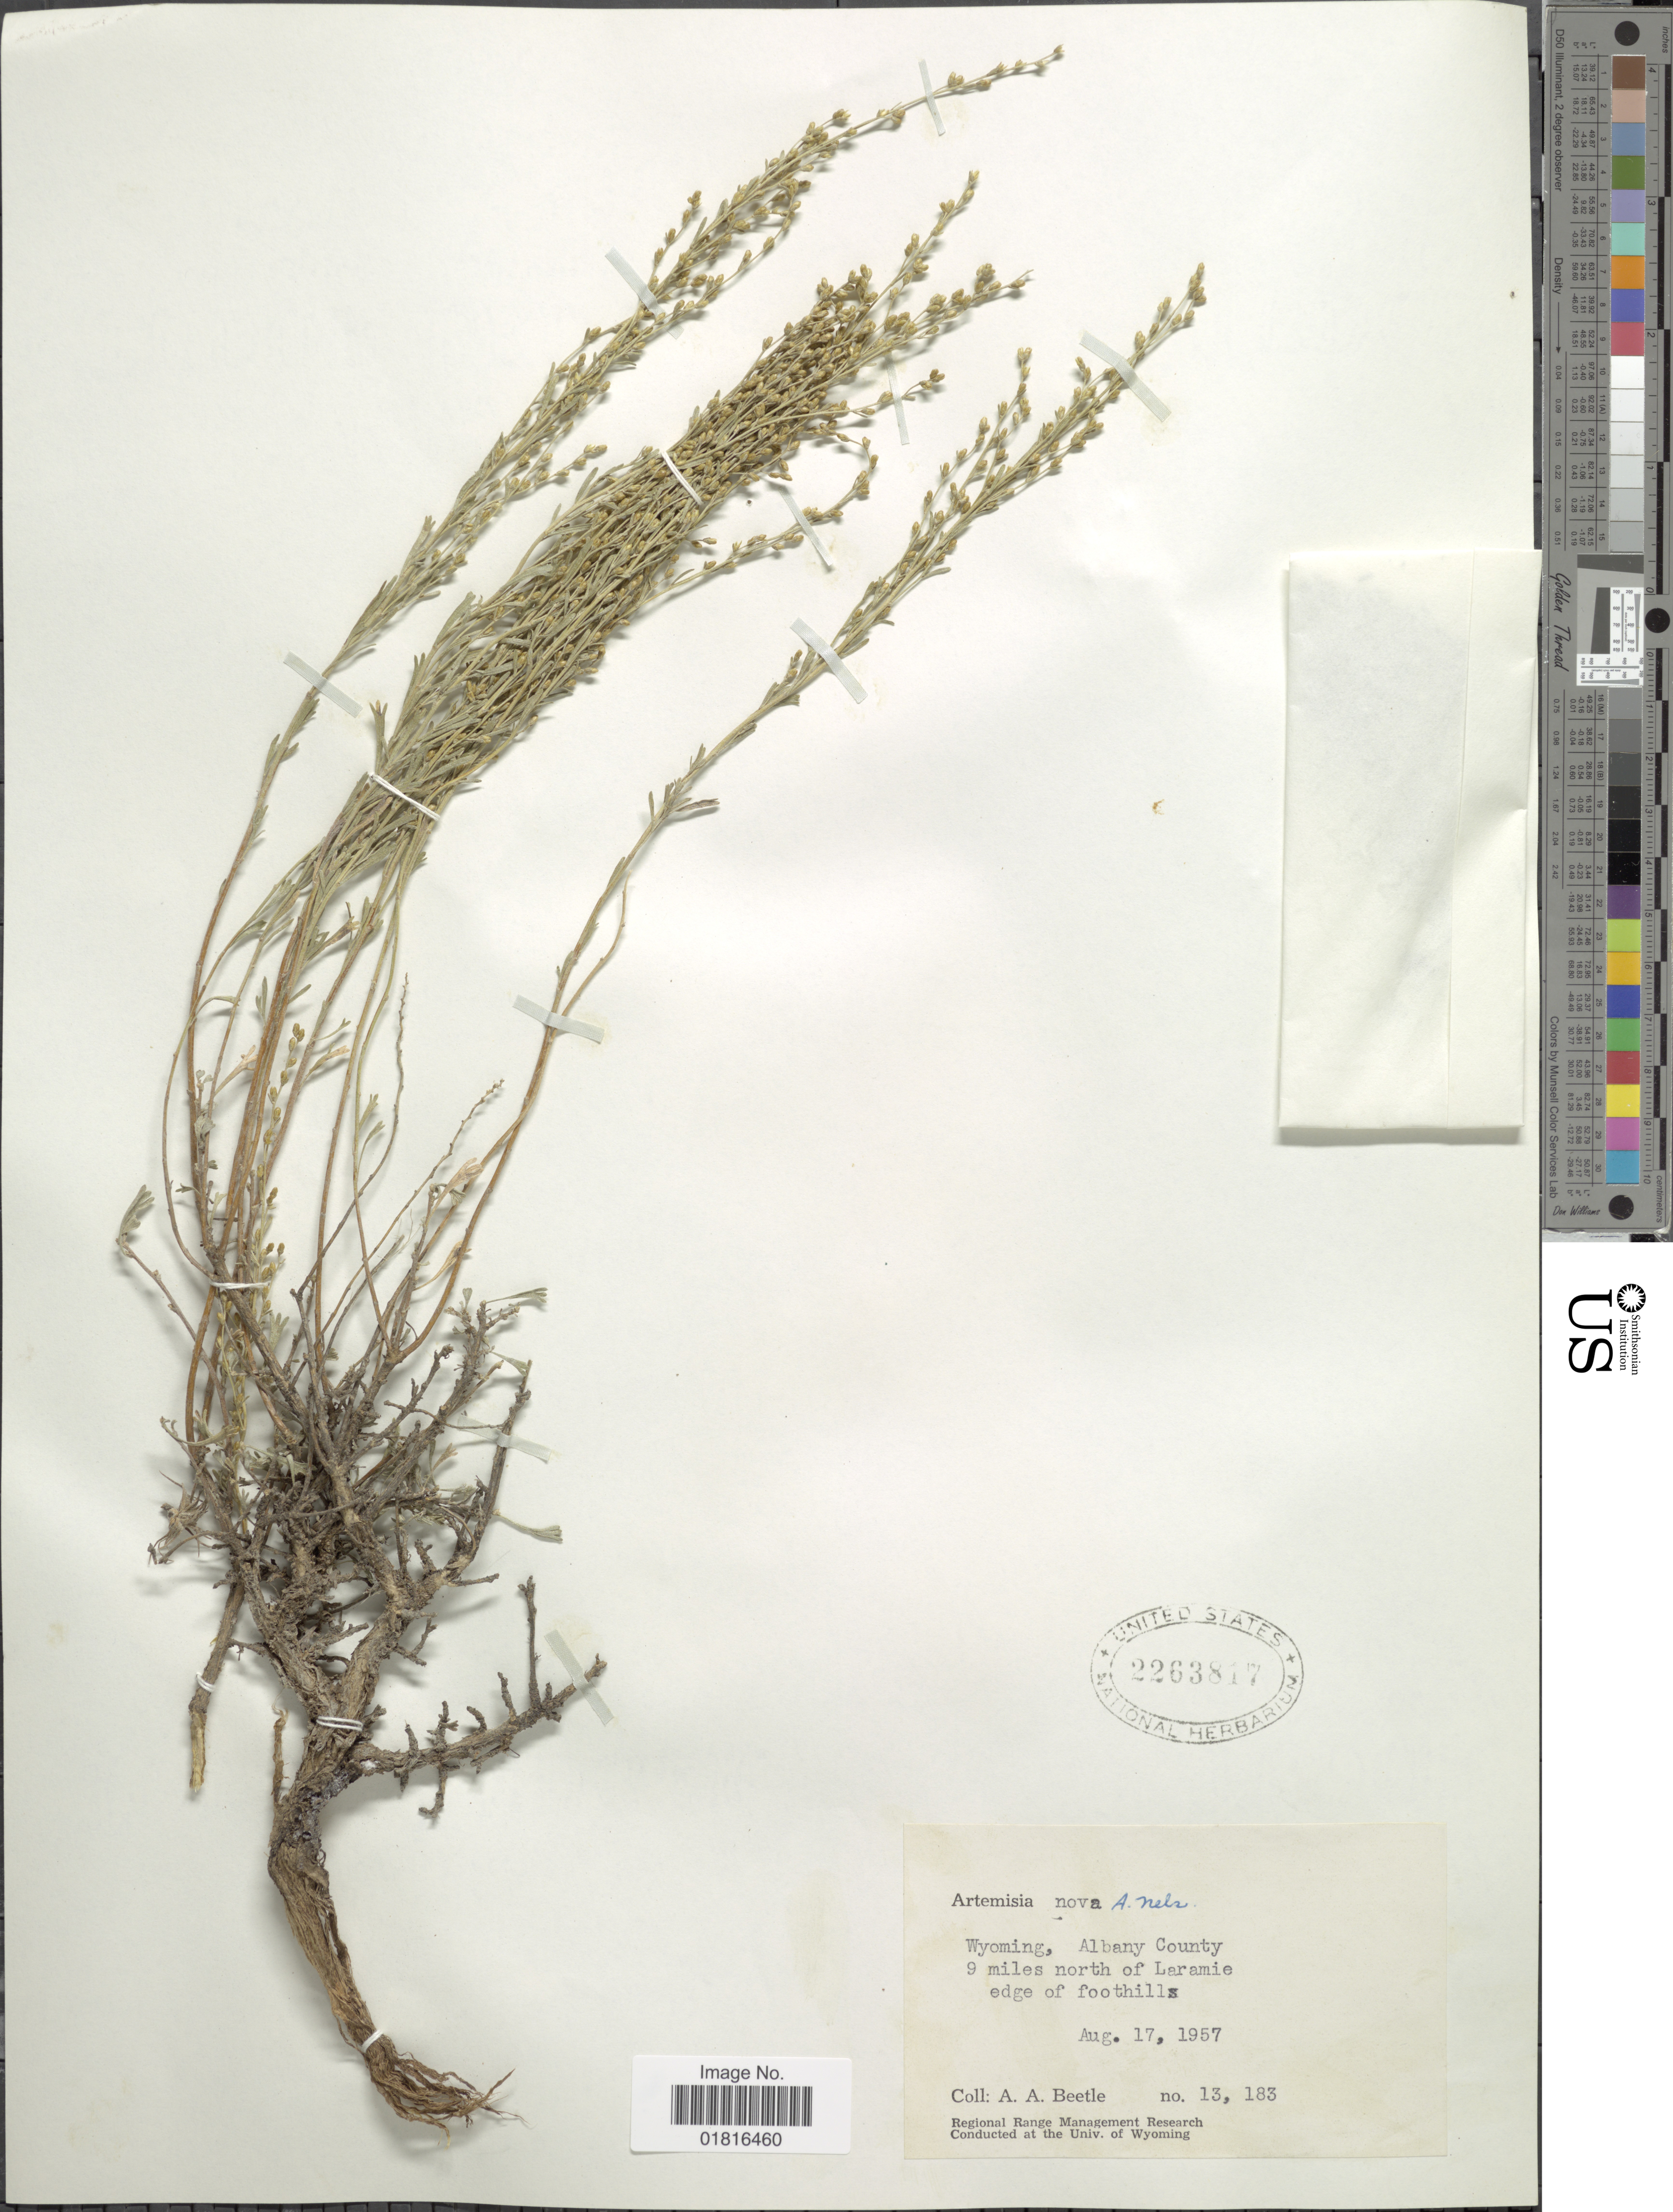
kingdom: Plantae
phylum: Tracheophyta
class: Magnoliopsida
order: Asterales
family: Asteraceae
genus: Artemisia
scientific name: Artemisia nova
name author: A. Nelson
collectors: A. A. Beetle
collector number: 13183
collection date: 1957-08-17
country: United States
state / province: Wyoming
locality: Albany County 9 miles north of Laramie edge of foothills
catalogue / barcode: US 2263817